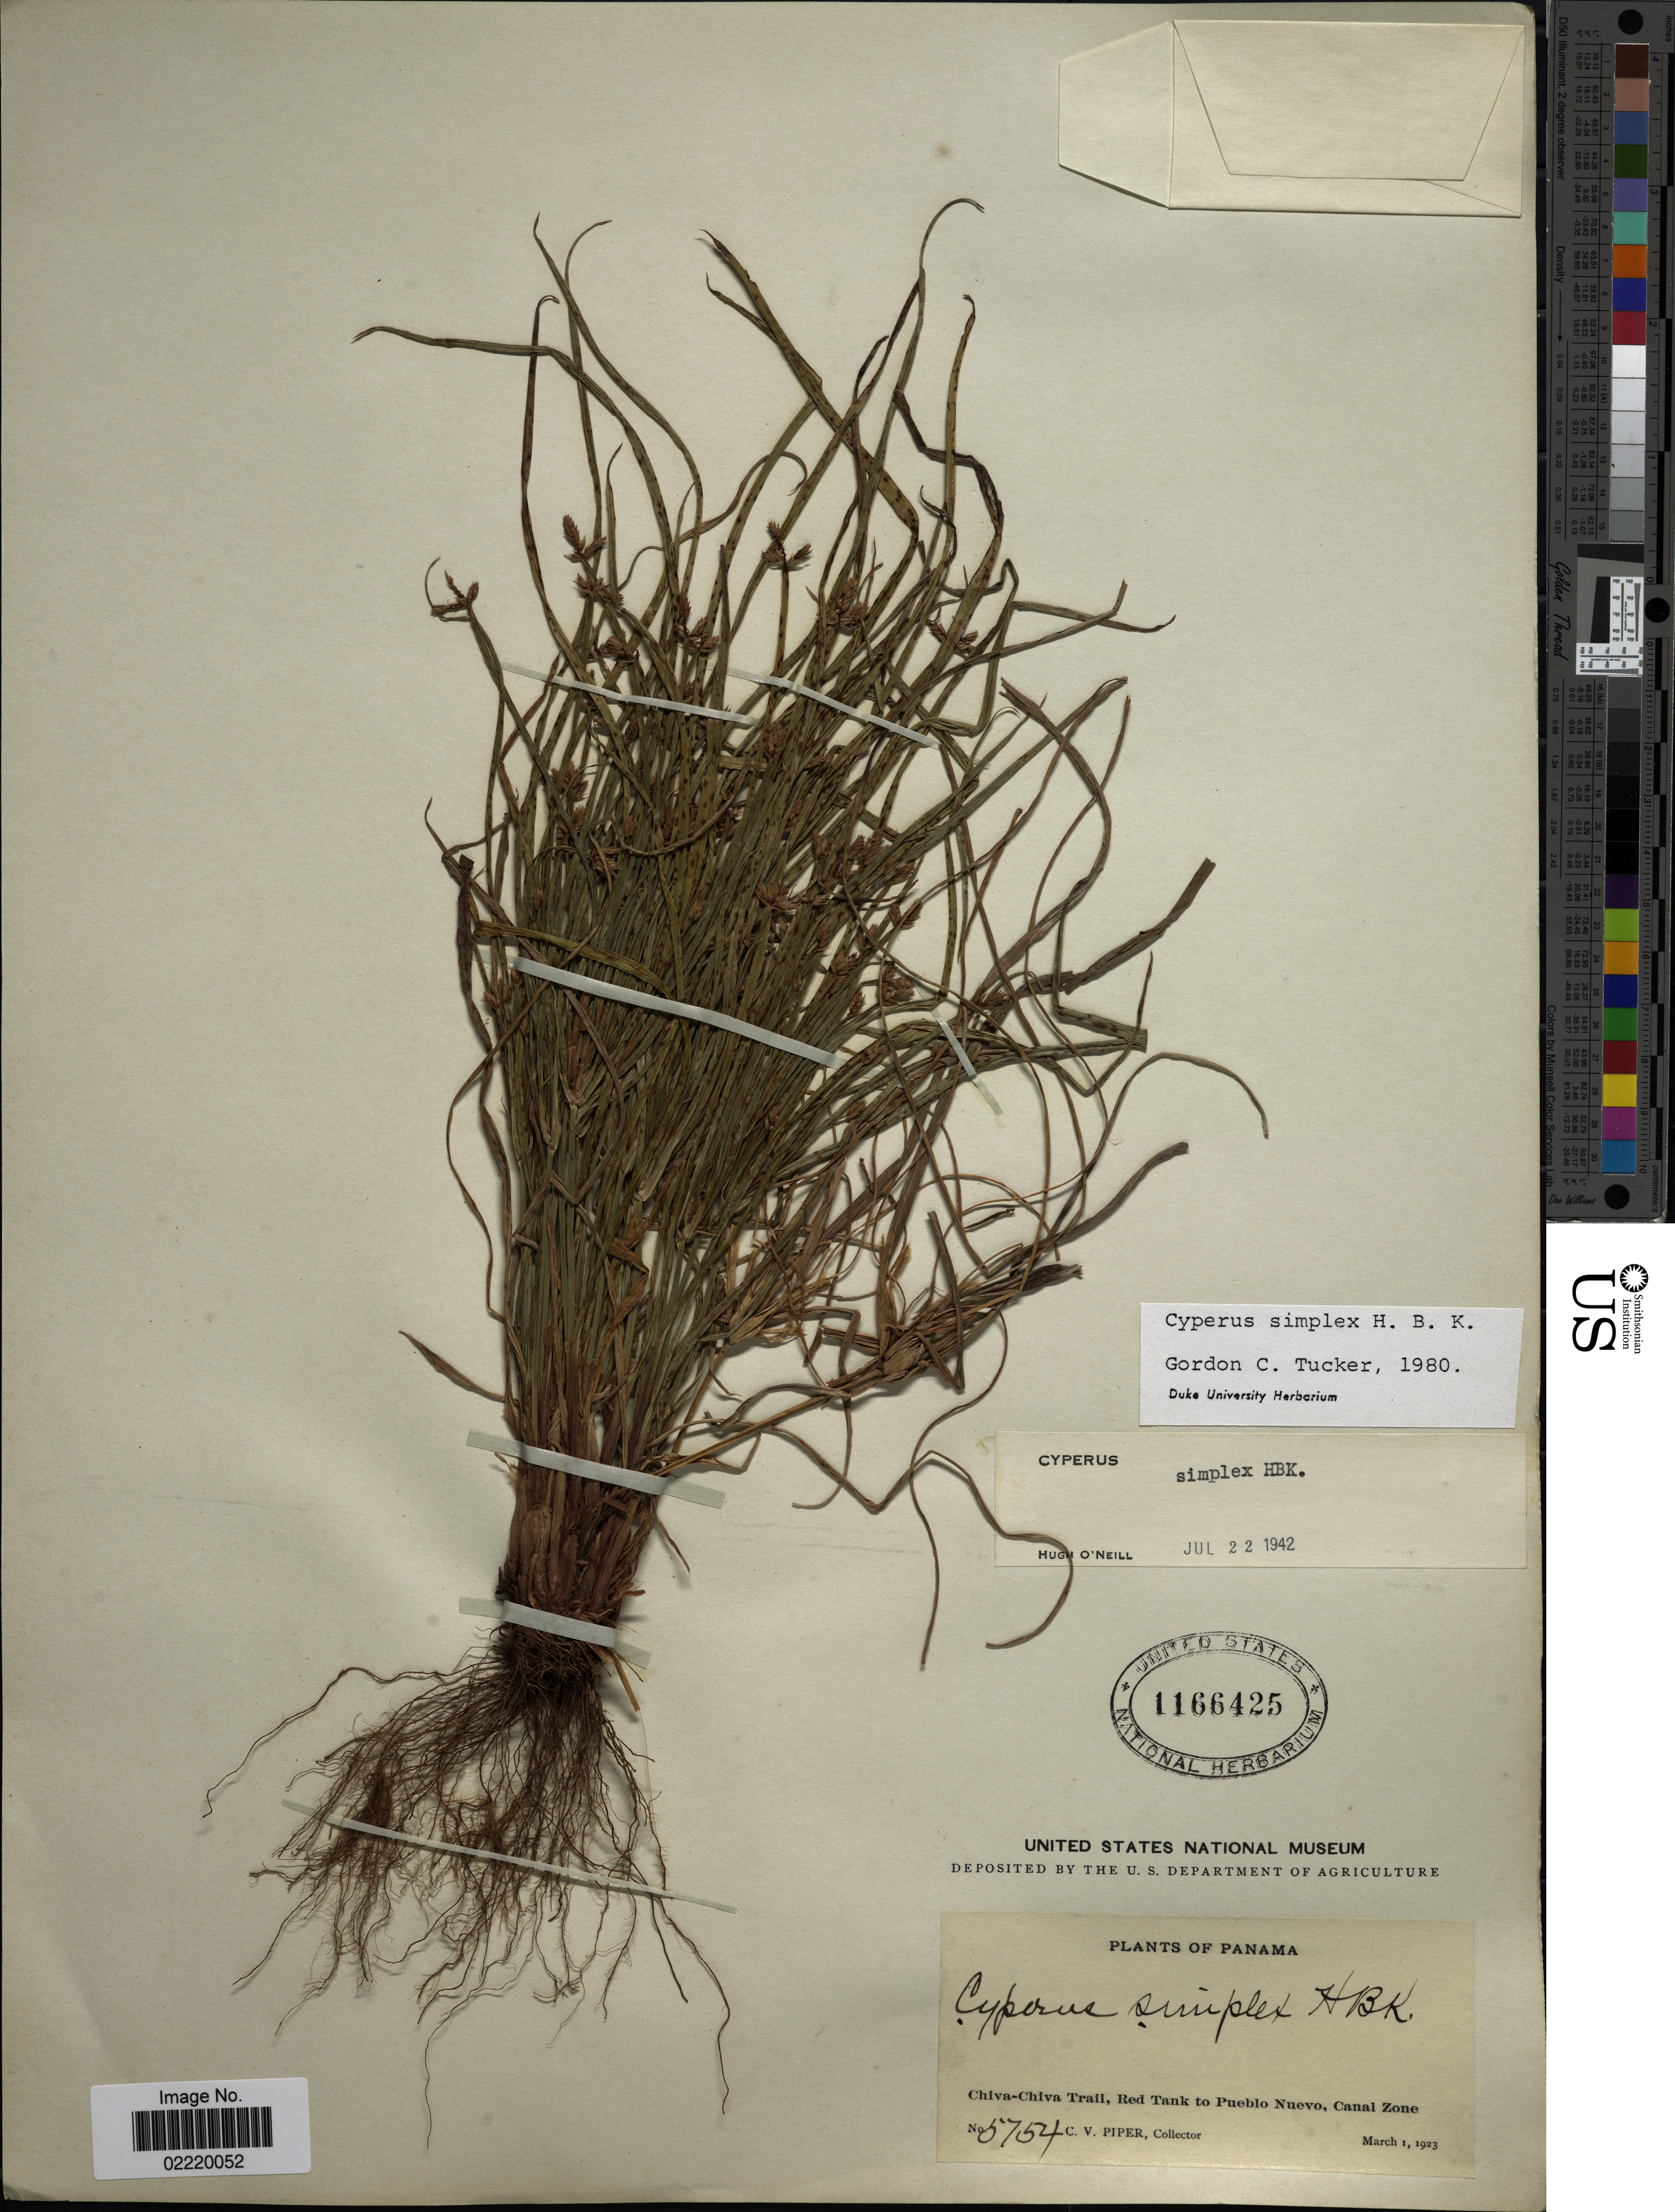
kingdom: Plantae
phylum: Tracheophyta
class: Liliopsida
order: Poales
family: Cyperaceae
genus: Cyperus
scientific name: Cyperus simplex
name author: Kunth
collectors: C. V. Piper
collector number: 5754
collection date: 1923-03-01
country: Panama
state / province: Colón / Panamá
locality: Chiva-Chica Trail, Red Tank to Pueblo Nuevo, Canal Zone.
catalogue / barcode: US 1166425